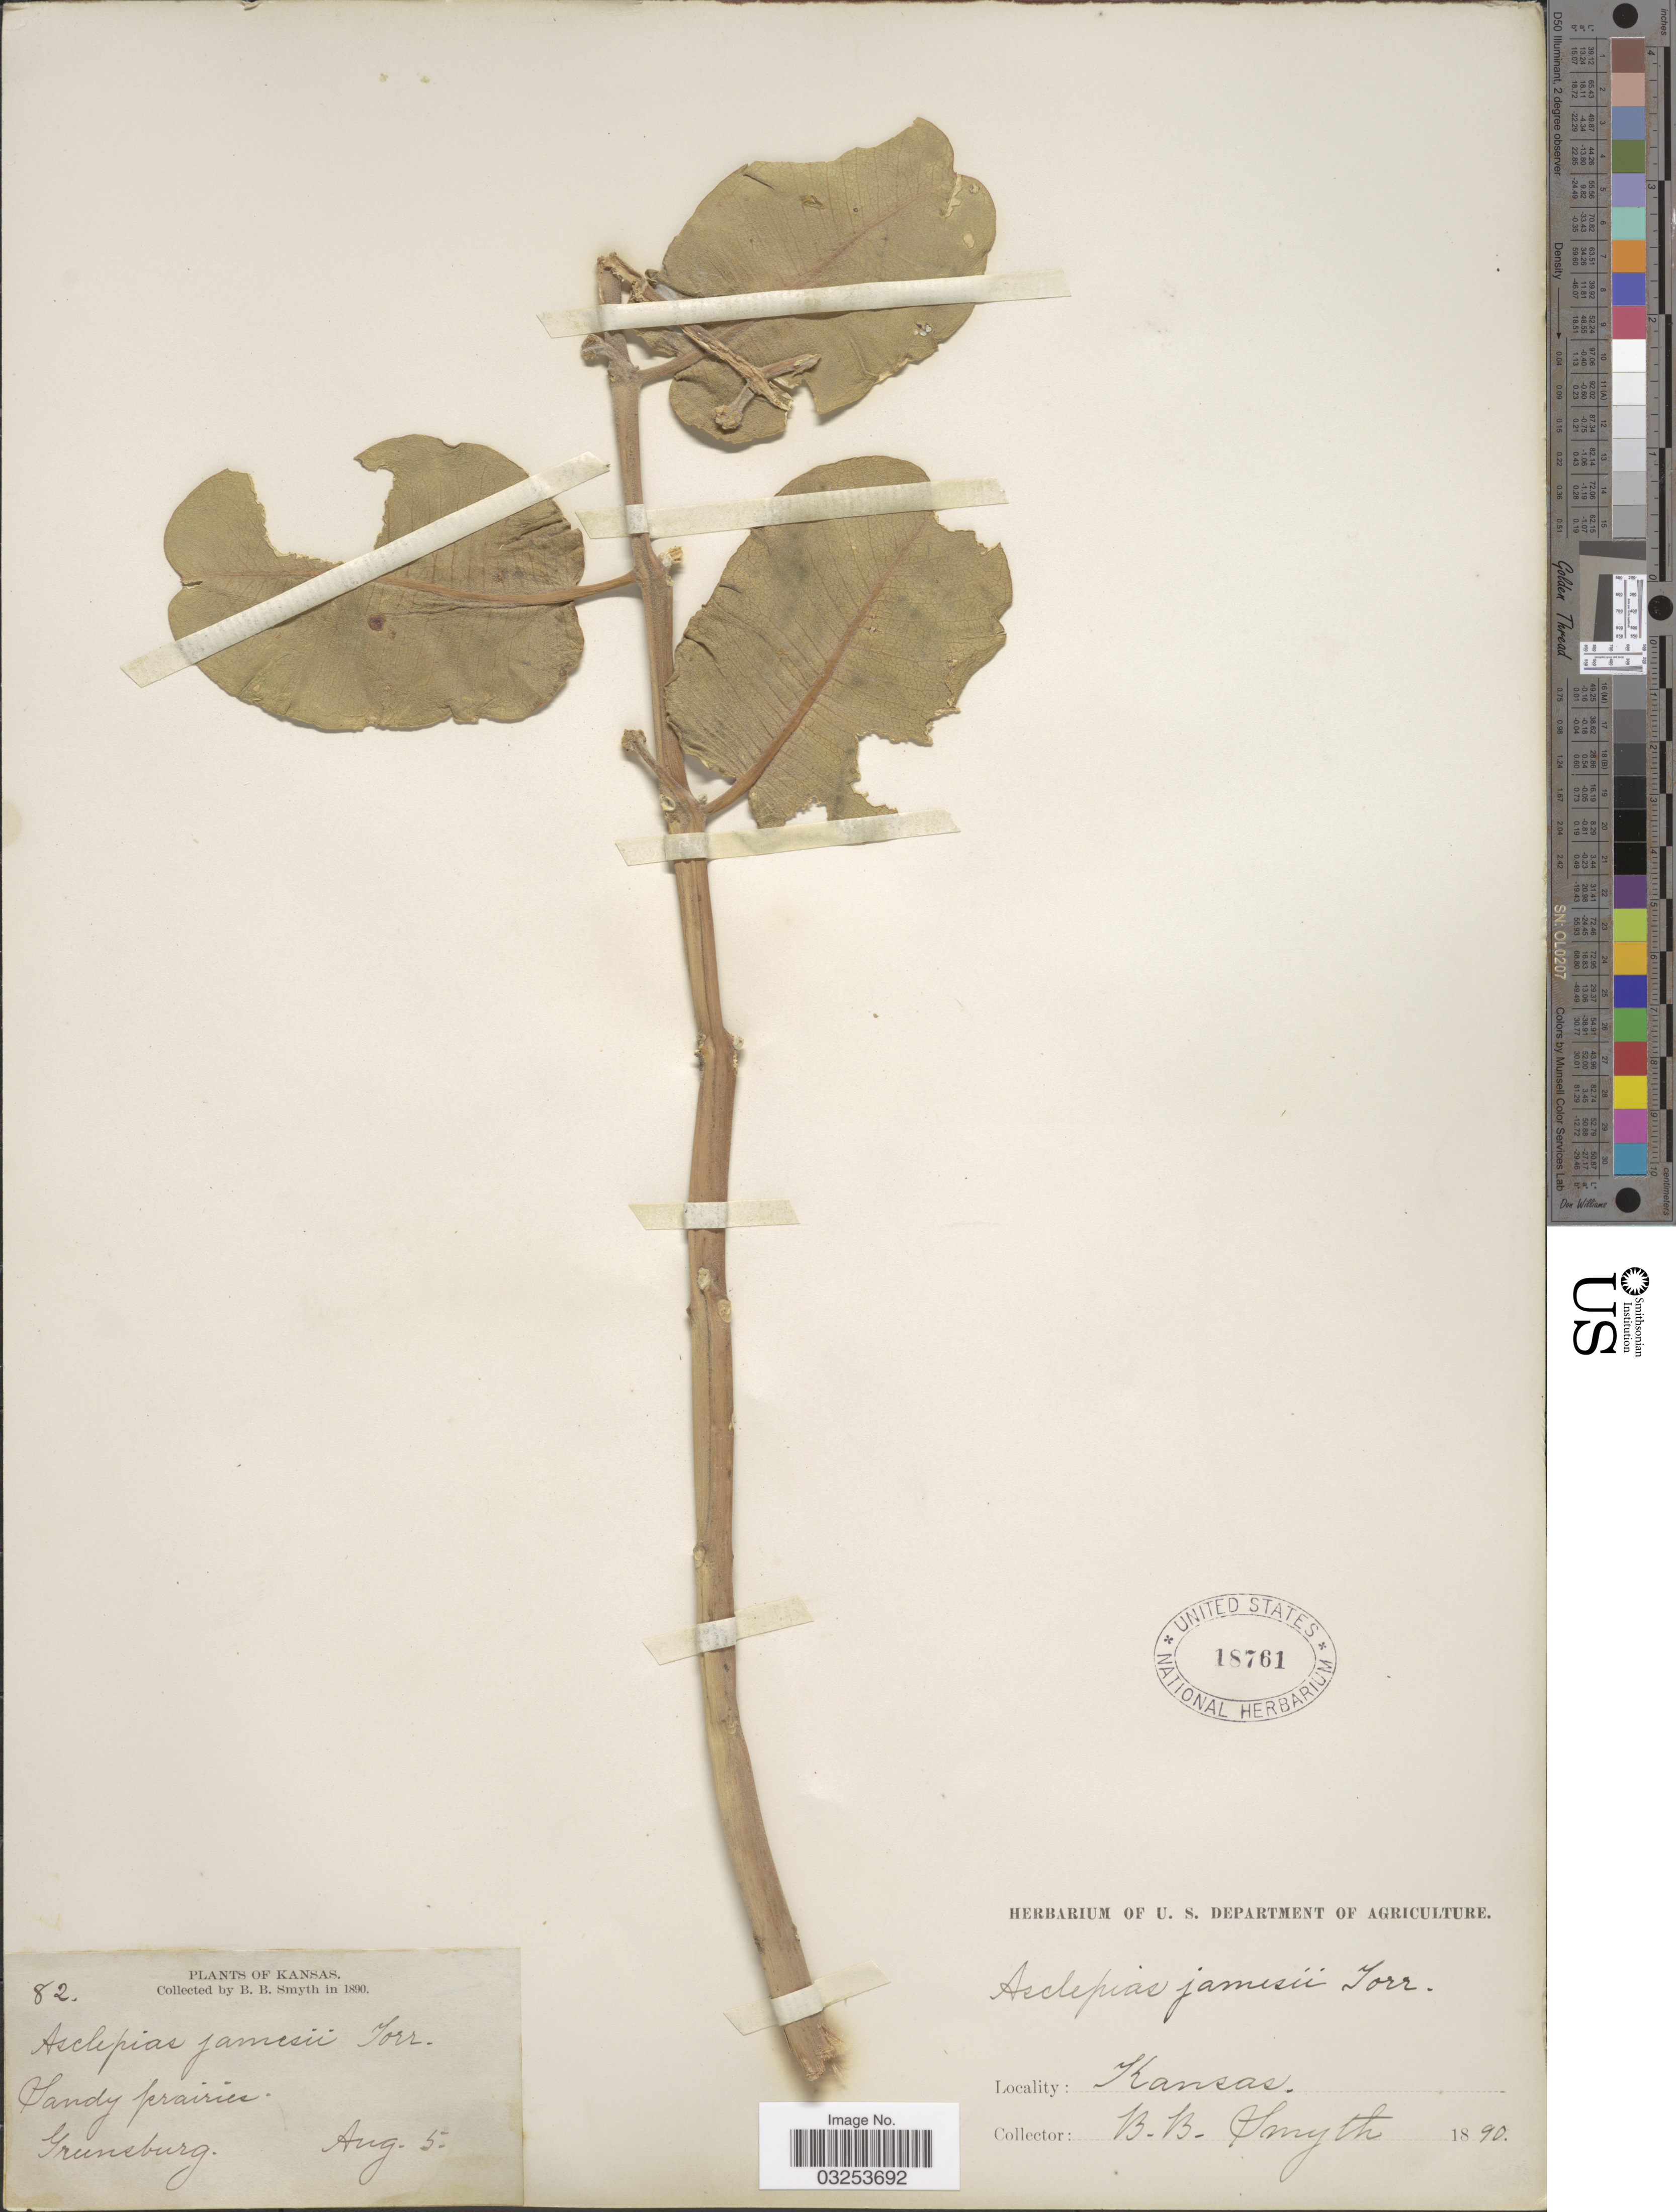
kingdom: Plantae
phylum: Tracheophyta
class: Magnoliopsida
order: Gentianales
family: Apocynaceae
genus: Asclepias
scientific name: Asclepias arenaria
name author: Torr.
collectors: B. Smyth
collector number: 82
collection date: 1890-08-05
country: United States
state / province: Kansas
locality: Greensburg.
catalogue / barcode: US 15761